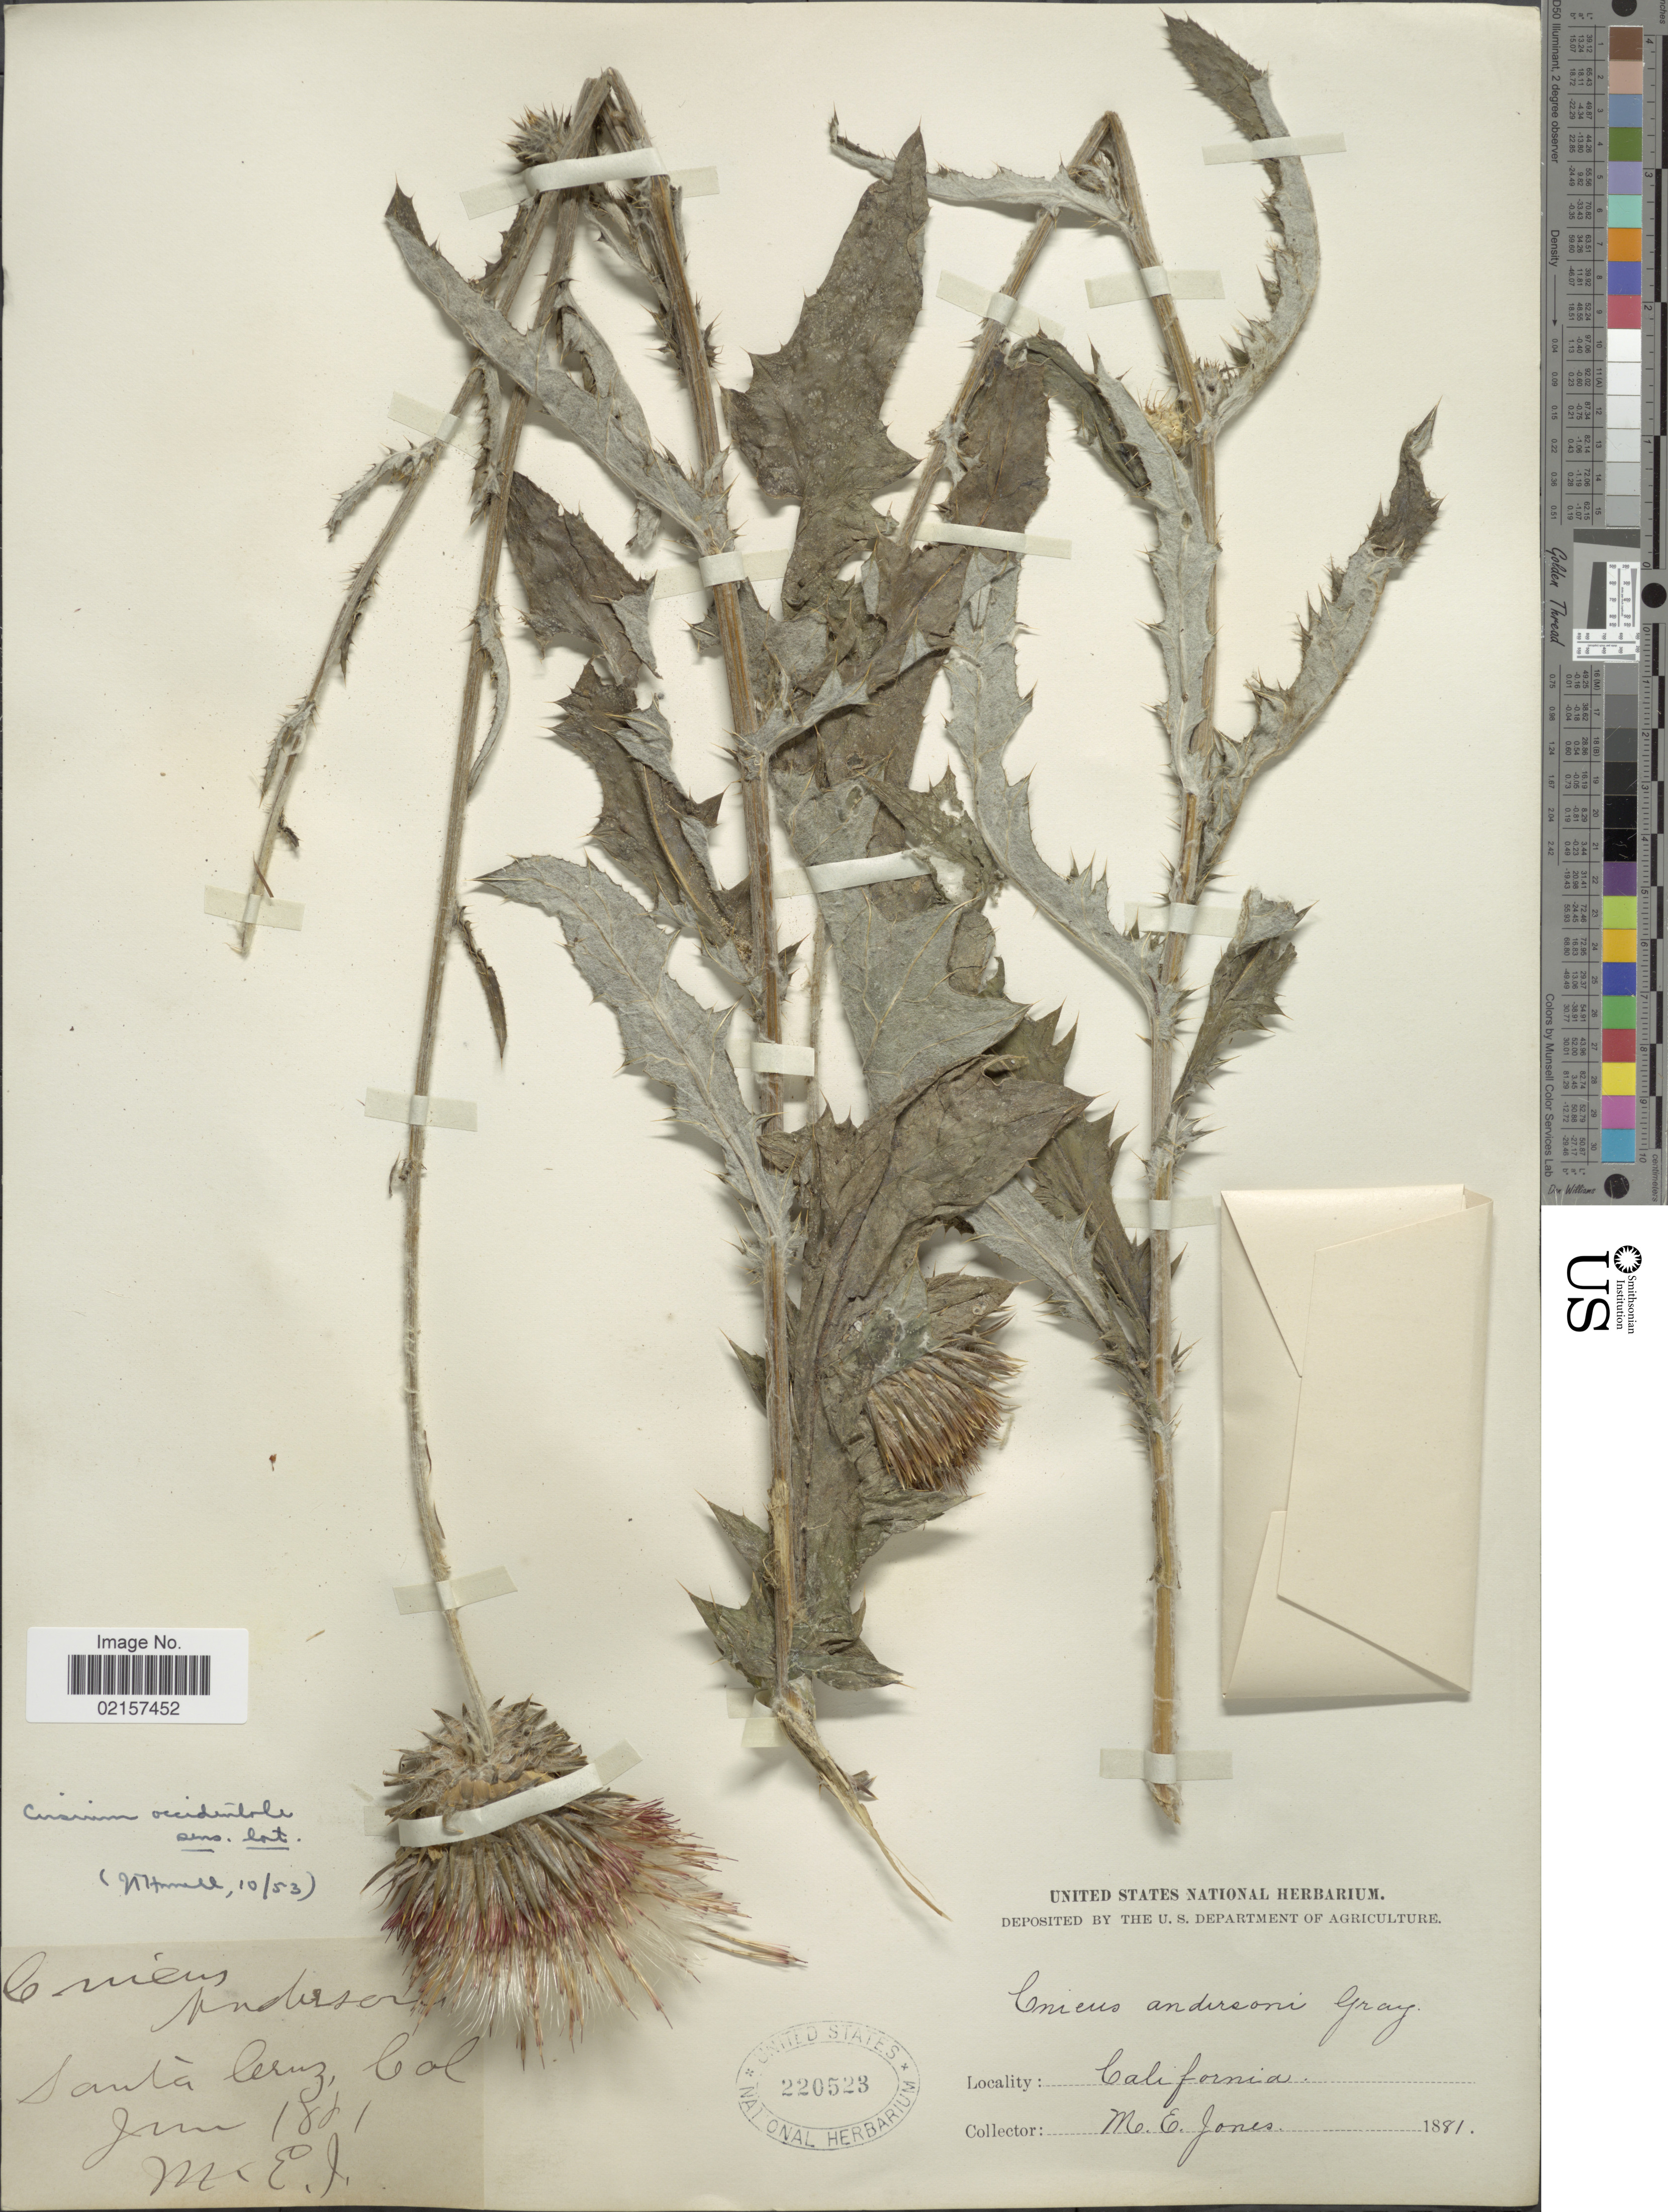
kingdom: Plantae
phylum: Tracheophyta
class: Magnoliopsida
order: Asterales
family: Asteraceae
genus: Cirsium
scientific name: Cirsium occidentale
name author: (Nutt.) Jeps.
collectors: M. E. Jones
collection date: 1881-06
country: United States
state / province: California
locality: Santa Cruz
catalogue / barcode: US 220523